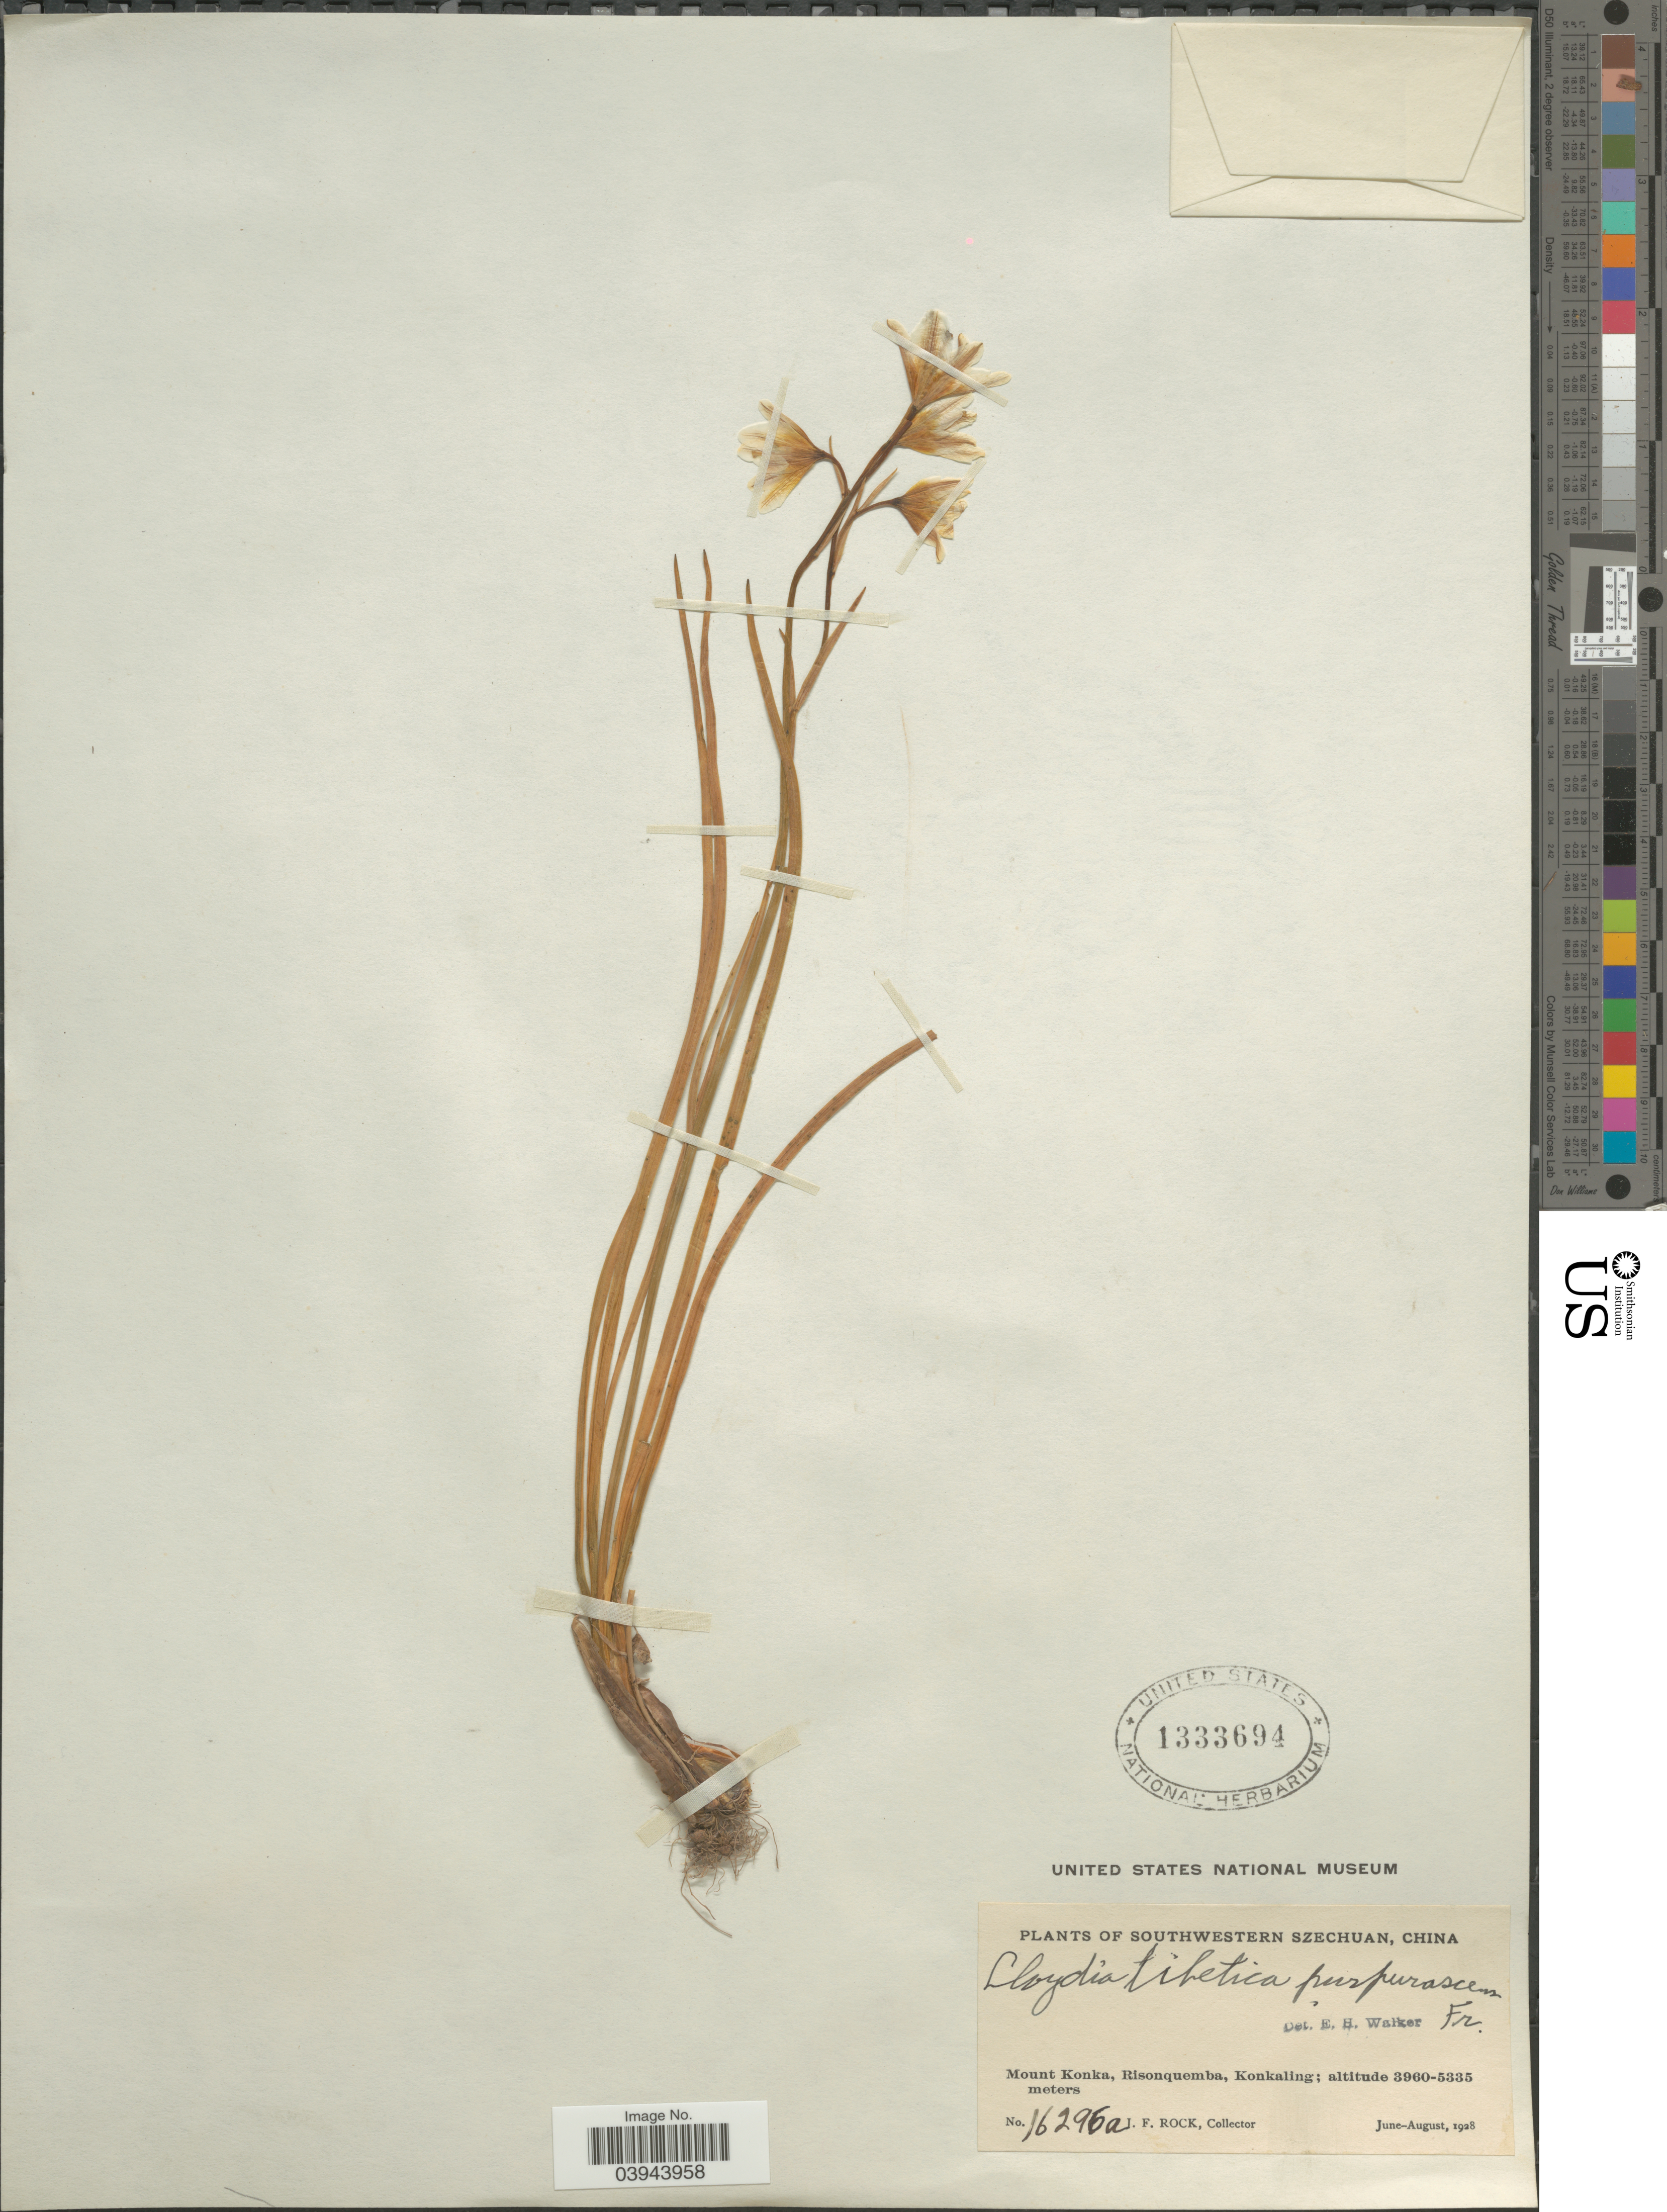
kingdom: Plantae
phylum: Tracheophyta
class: Liliopsida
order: Liliales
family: Liliaceae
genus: Lloydia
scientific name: Lloydia tibetica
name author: Baker ex Oliv.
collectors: J. Rock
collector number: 16296a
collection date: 1928-06/1928-08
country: China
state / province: Sichuan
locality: Southwestern Szechuan. Mount Konka, Risonquemba, Konkaling.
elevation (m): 3960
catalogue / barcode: US 1333694